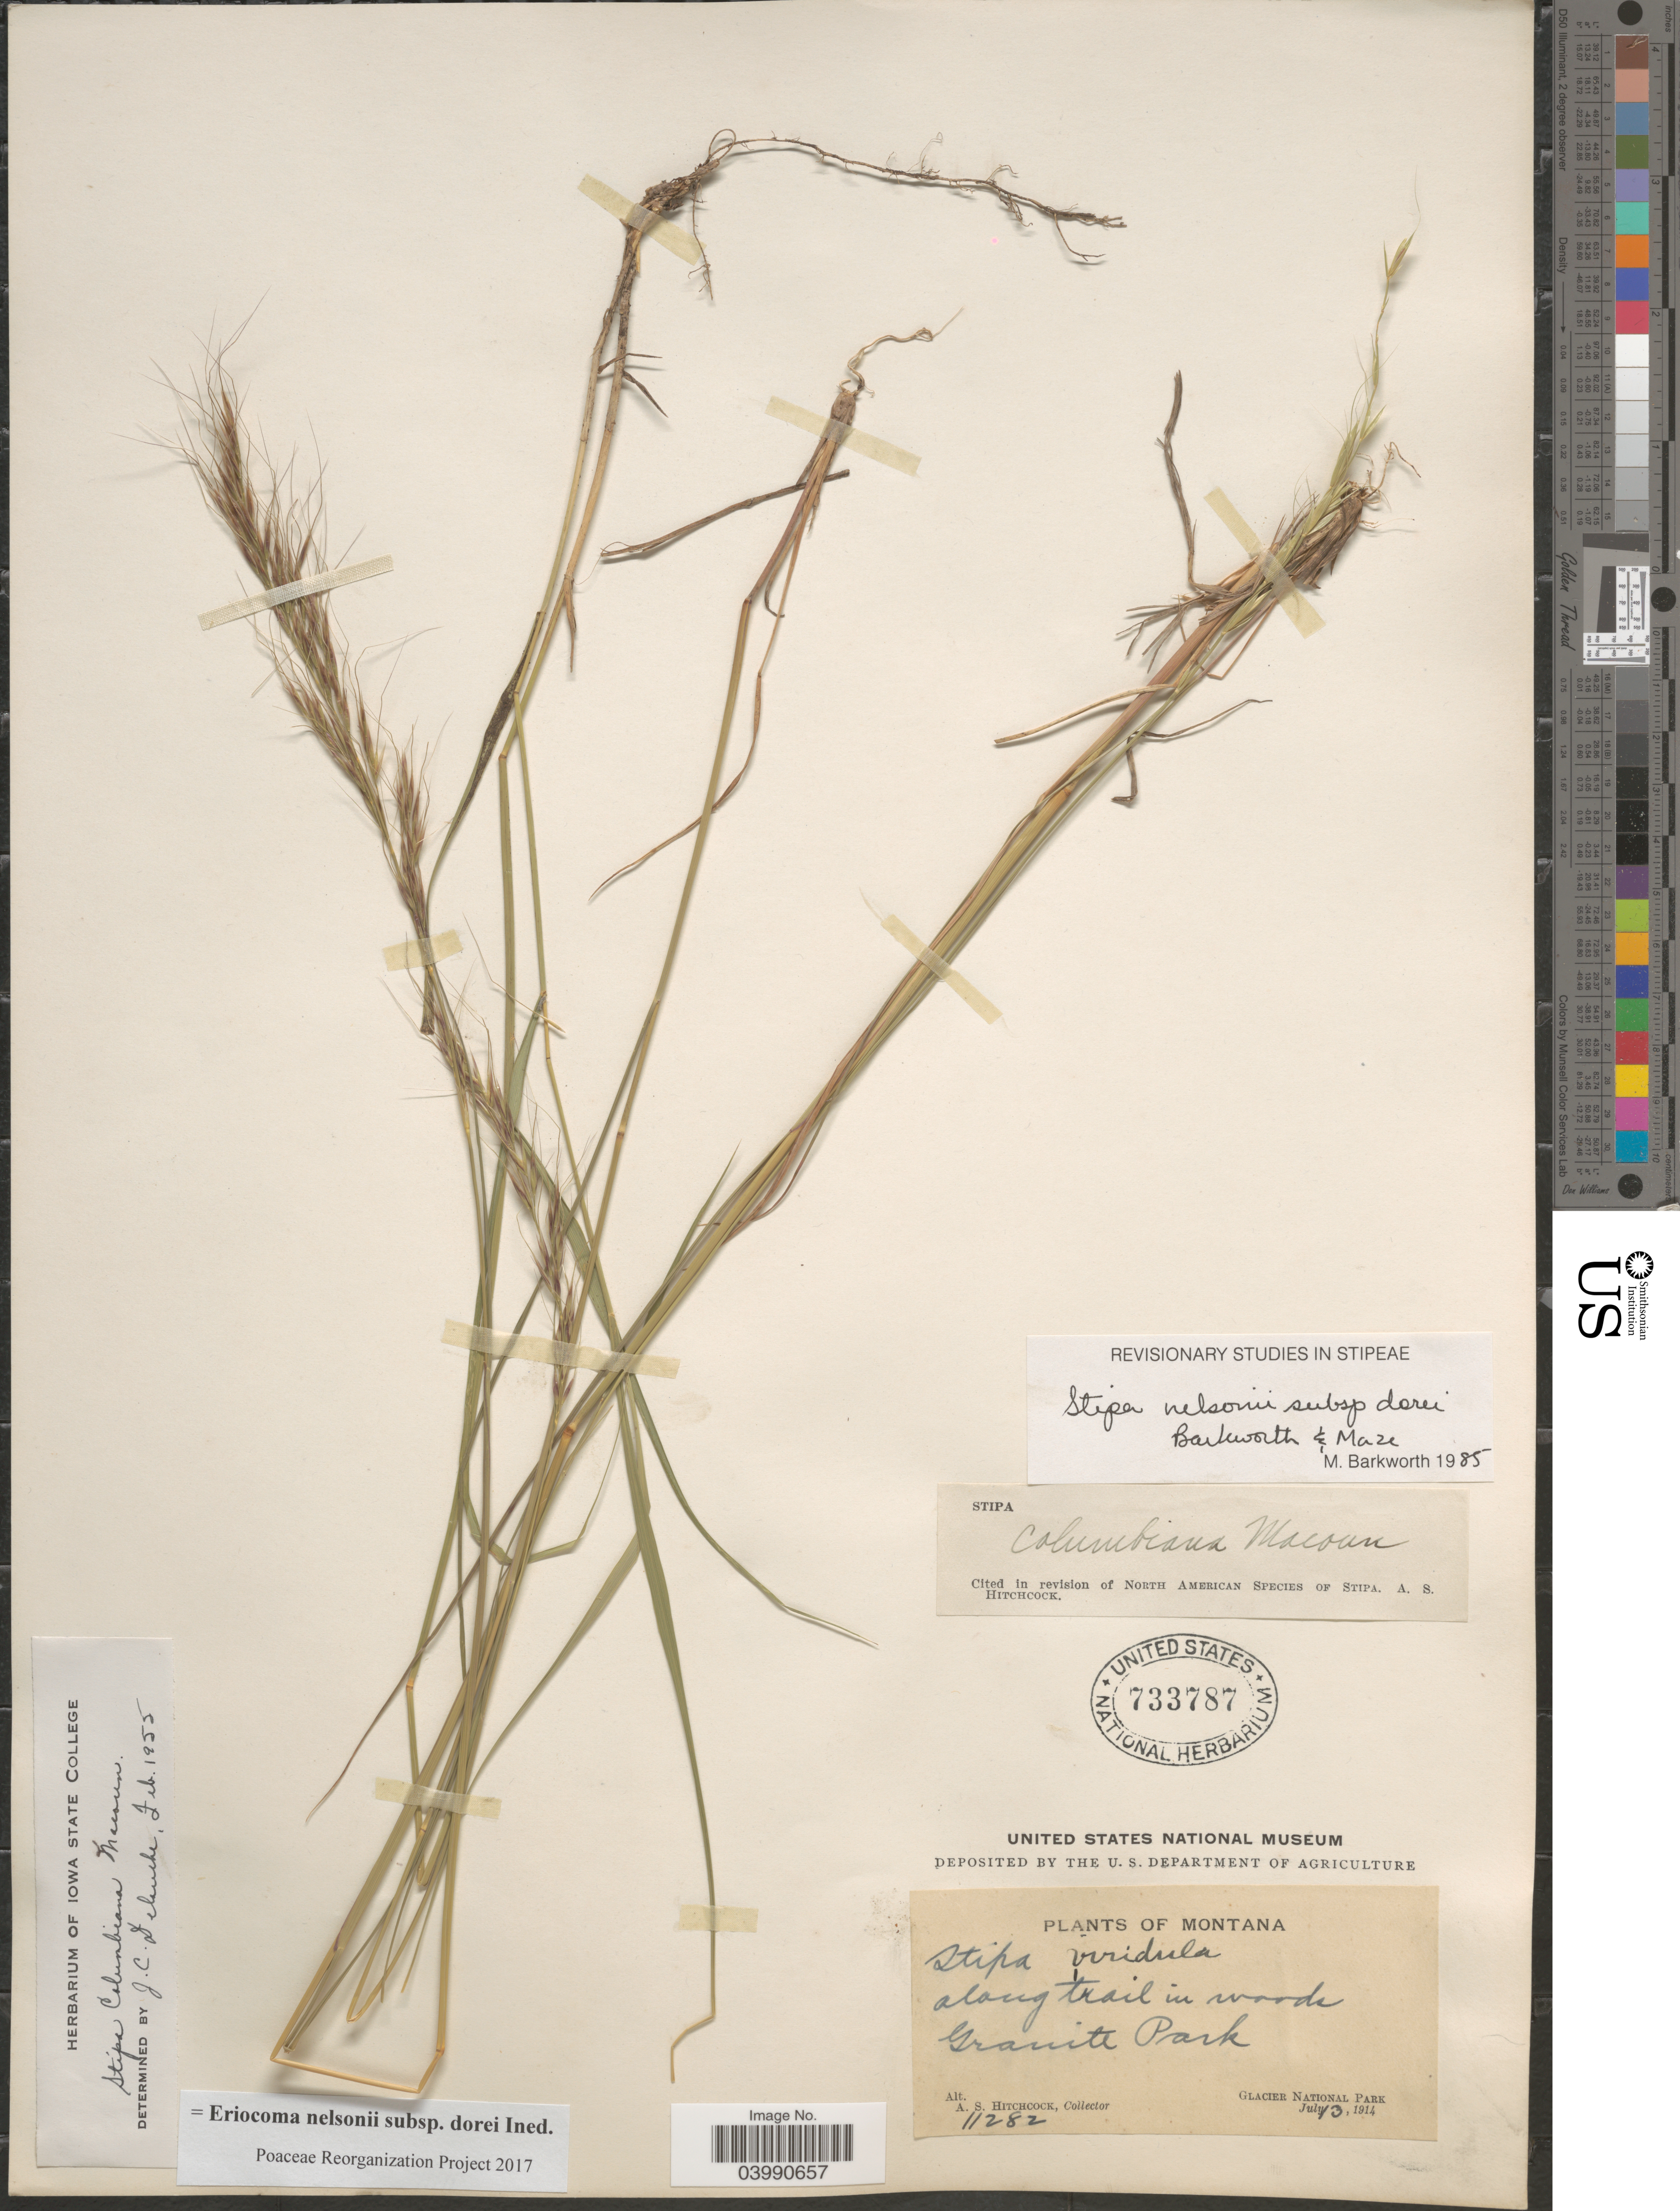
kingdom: Plantae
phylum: Tracheophyta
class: Liliopsida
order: Poales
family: Poaceae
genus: Eriocoma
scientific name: Eriocoma nelsonii subsp. dorei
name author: (Barkworth & J. Maze) Romasch.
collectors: A. S. Hitchcock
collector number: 11282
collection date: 1914-07-03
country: United States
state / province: Montana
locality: Along trail in woods Granite Park. Glacier National Park.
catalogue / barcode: US 733787